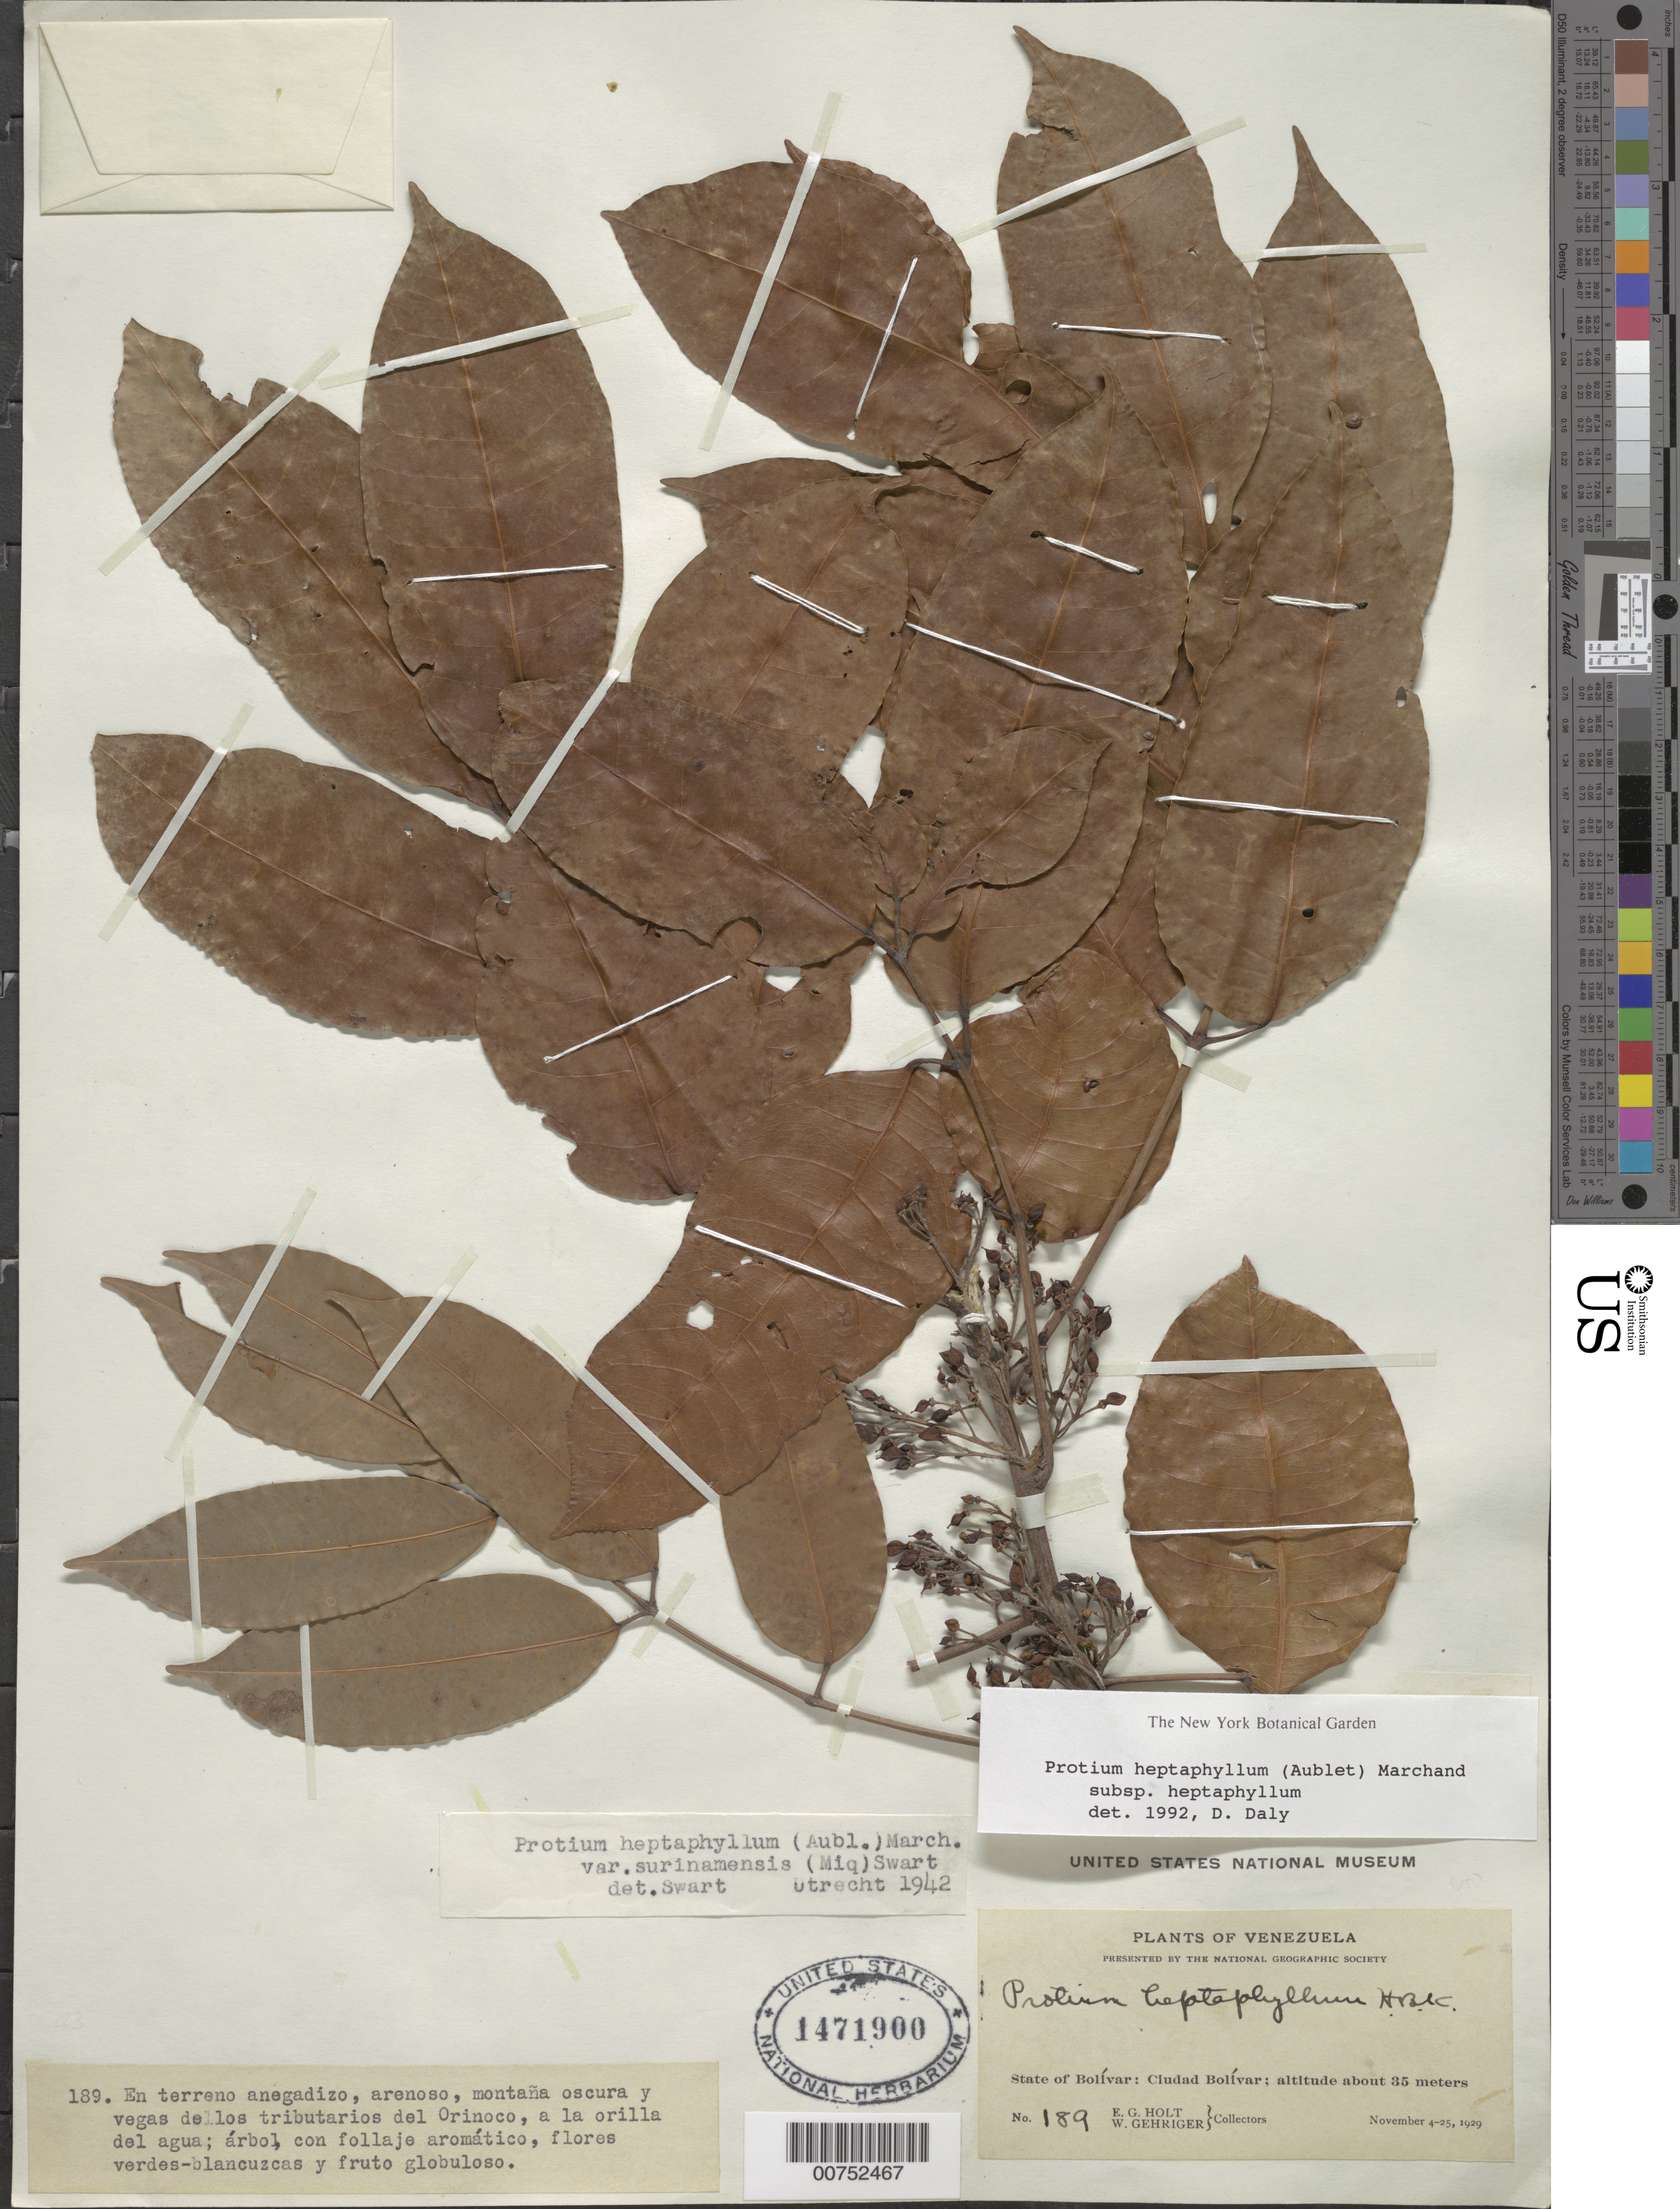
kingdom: Plantae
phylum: Tracheophyta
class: Magnoliopsida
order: Sapindales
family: Burseraceae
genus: Protium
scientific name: Protium heptaphyllum subsp. heptaphyllum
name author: (Aubl.) Marchand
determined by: Daly, D. C.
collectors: E. Holt & W. Gehriger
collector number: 189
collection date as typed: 4-Nov-29 to 25-Nov-29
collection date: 1929-11-04/1929-11-25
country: Venezuela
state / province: Bolívar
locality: Ciudad Bolívar; tributaríos del Orinoco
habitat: Terreno anegadizo, arenoso, montaña oscura y vegas de los tributarios del Orinoco, a la orilla del agua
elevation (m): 35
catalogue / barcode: US 1471900